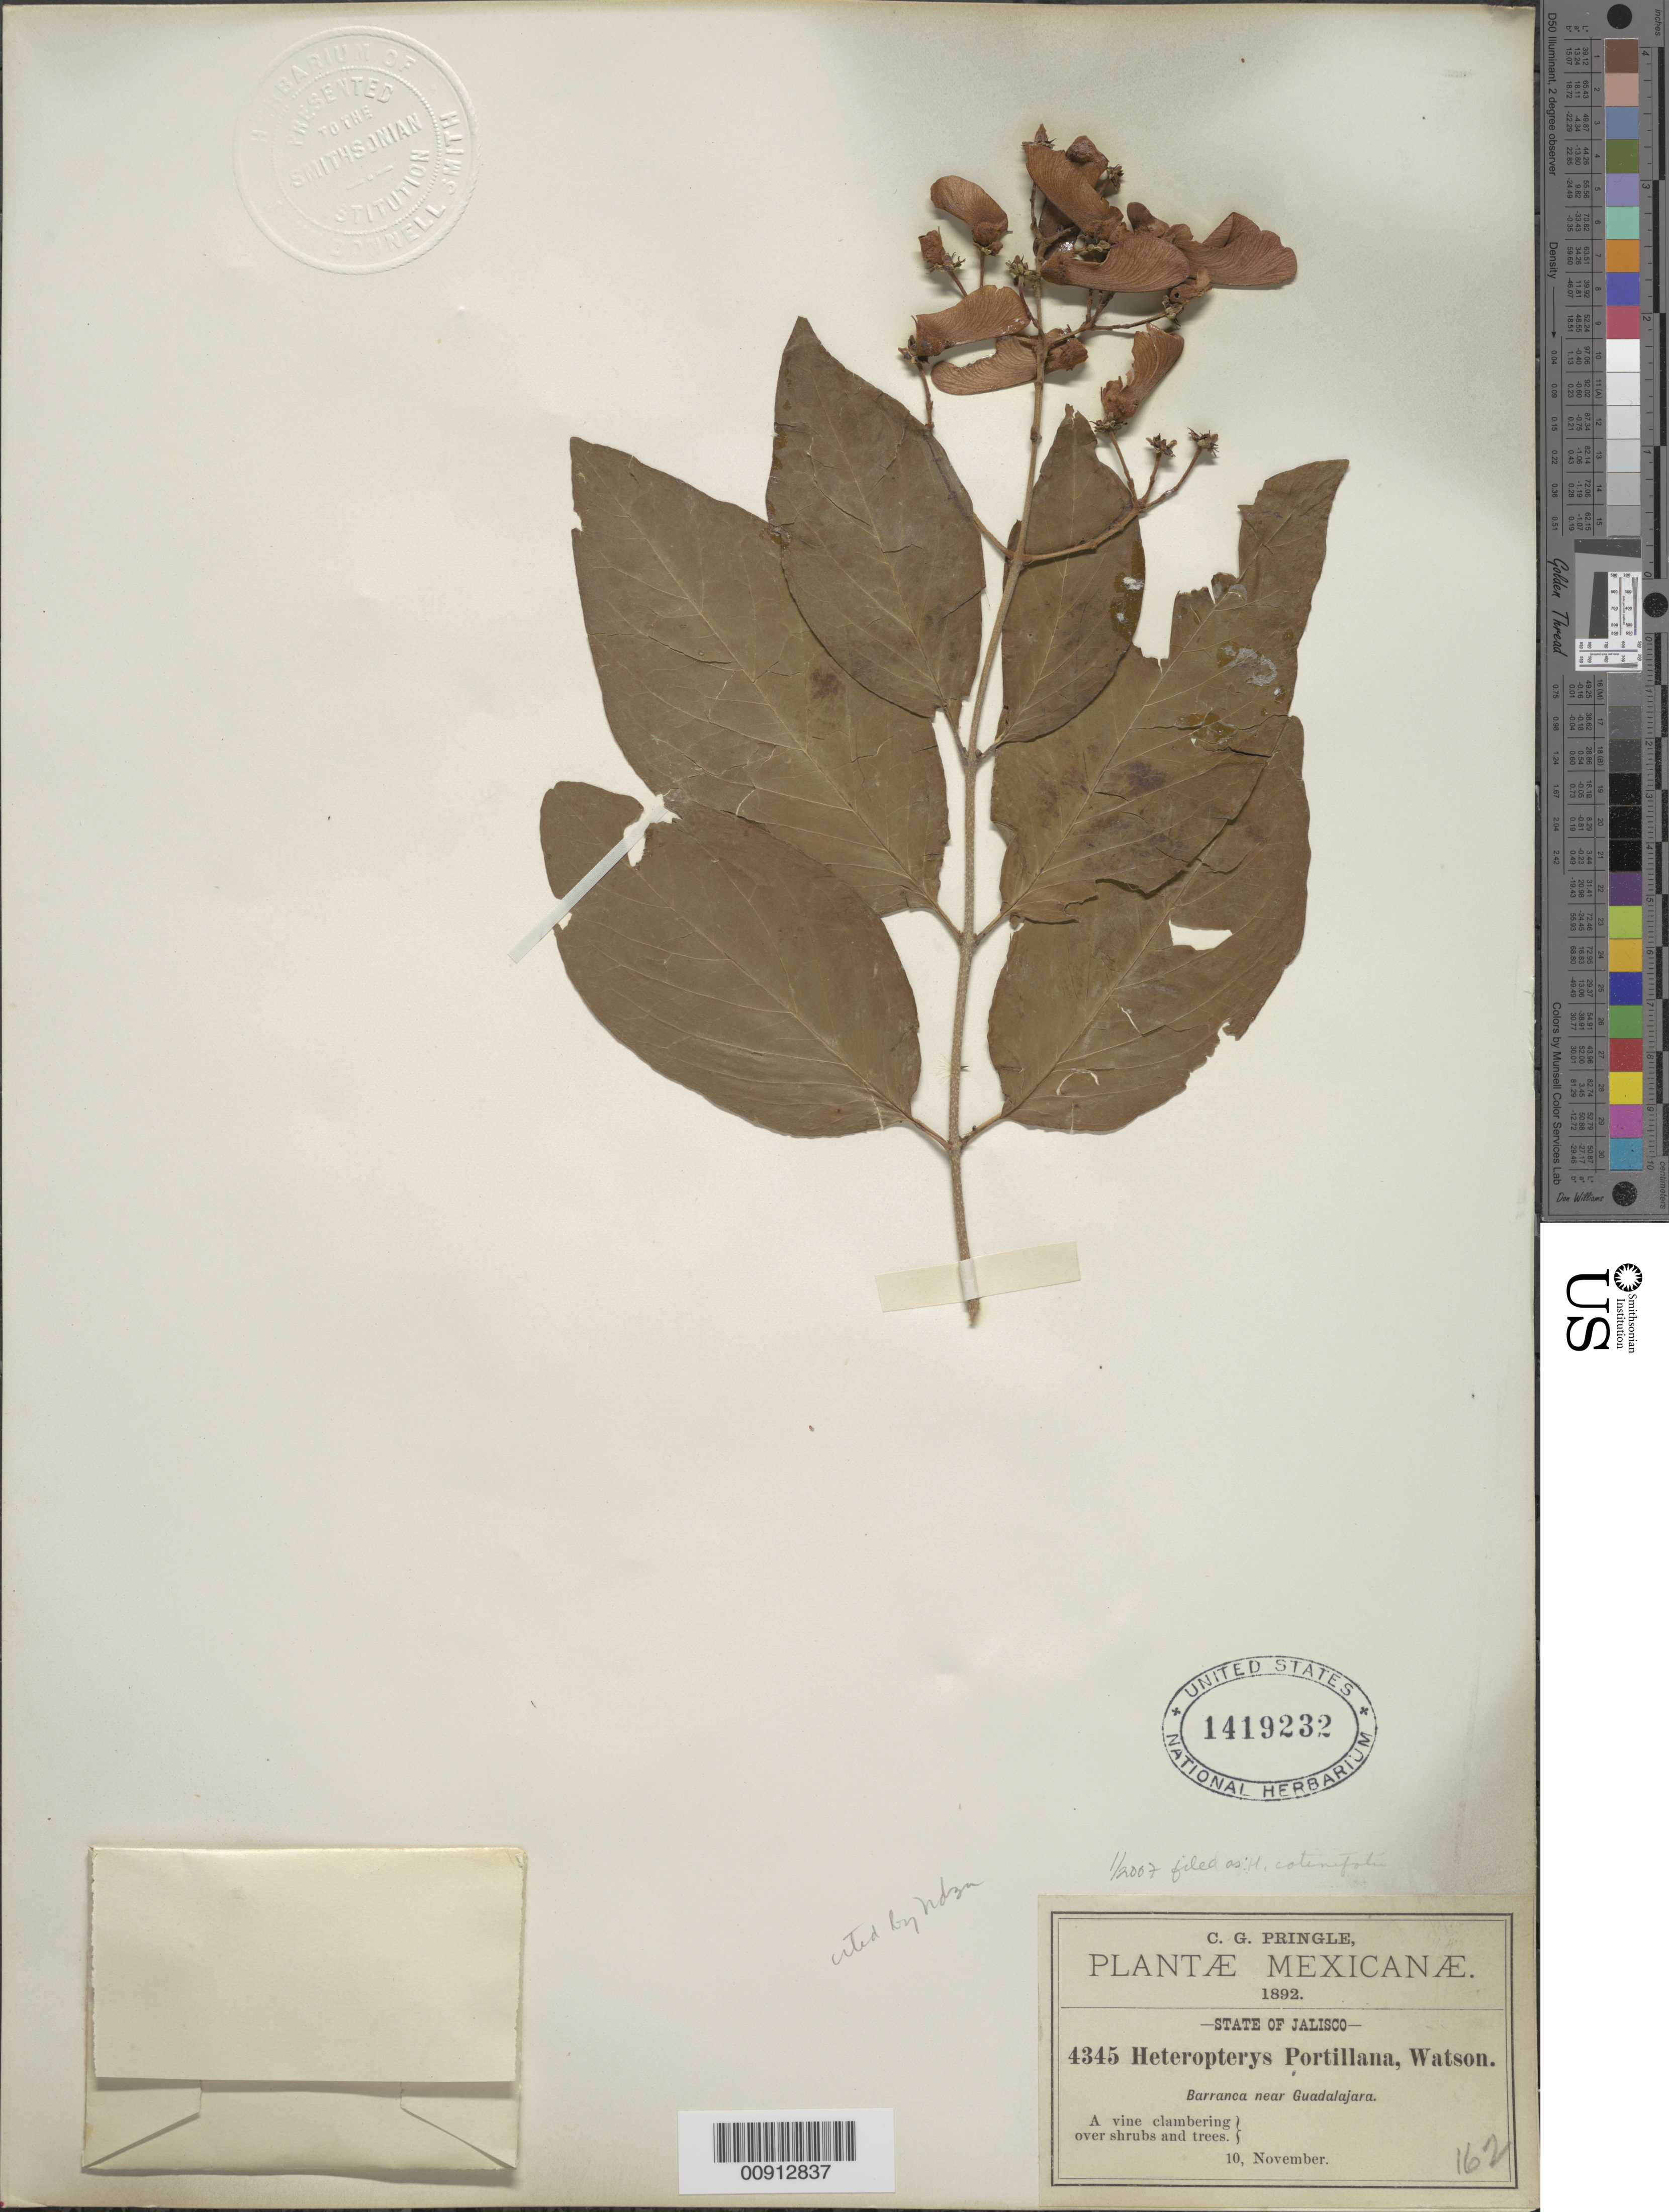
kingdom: Plantae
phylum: Tracheophyta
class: Magnoliopsida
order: Malpighiales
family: Malpighiaceae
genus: Heteropterys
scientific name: Heteropterys cotinifolia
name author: A. Juss.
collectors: C. G. Pringle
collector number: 4345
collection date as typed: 10 Nov 1892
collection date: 1892-11-10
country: Mexico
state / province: Jalisco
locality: Barranca near Guadalajara, Jalisco.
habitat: A vine clambering over shrubs and trees.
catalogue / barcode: US 1419232